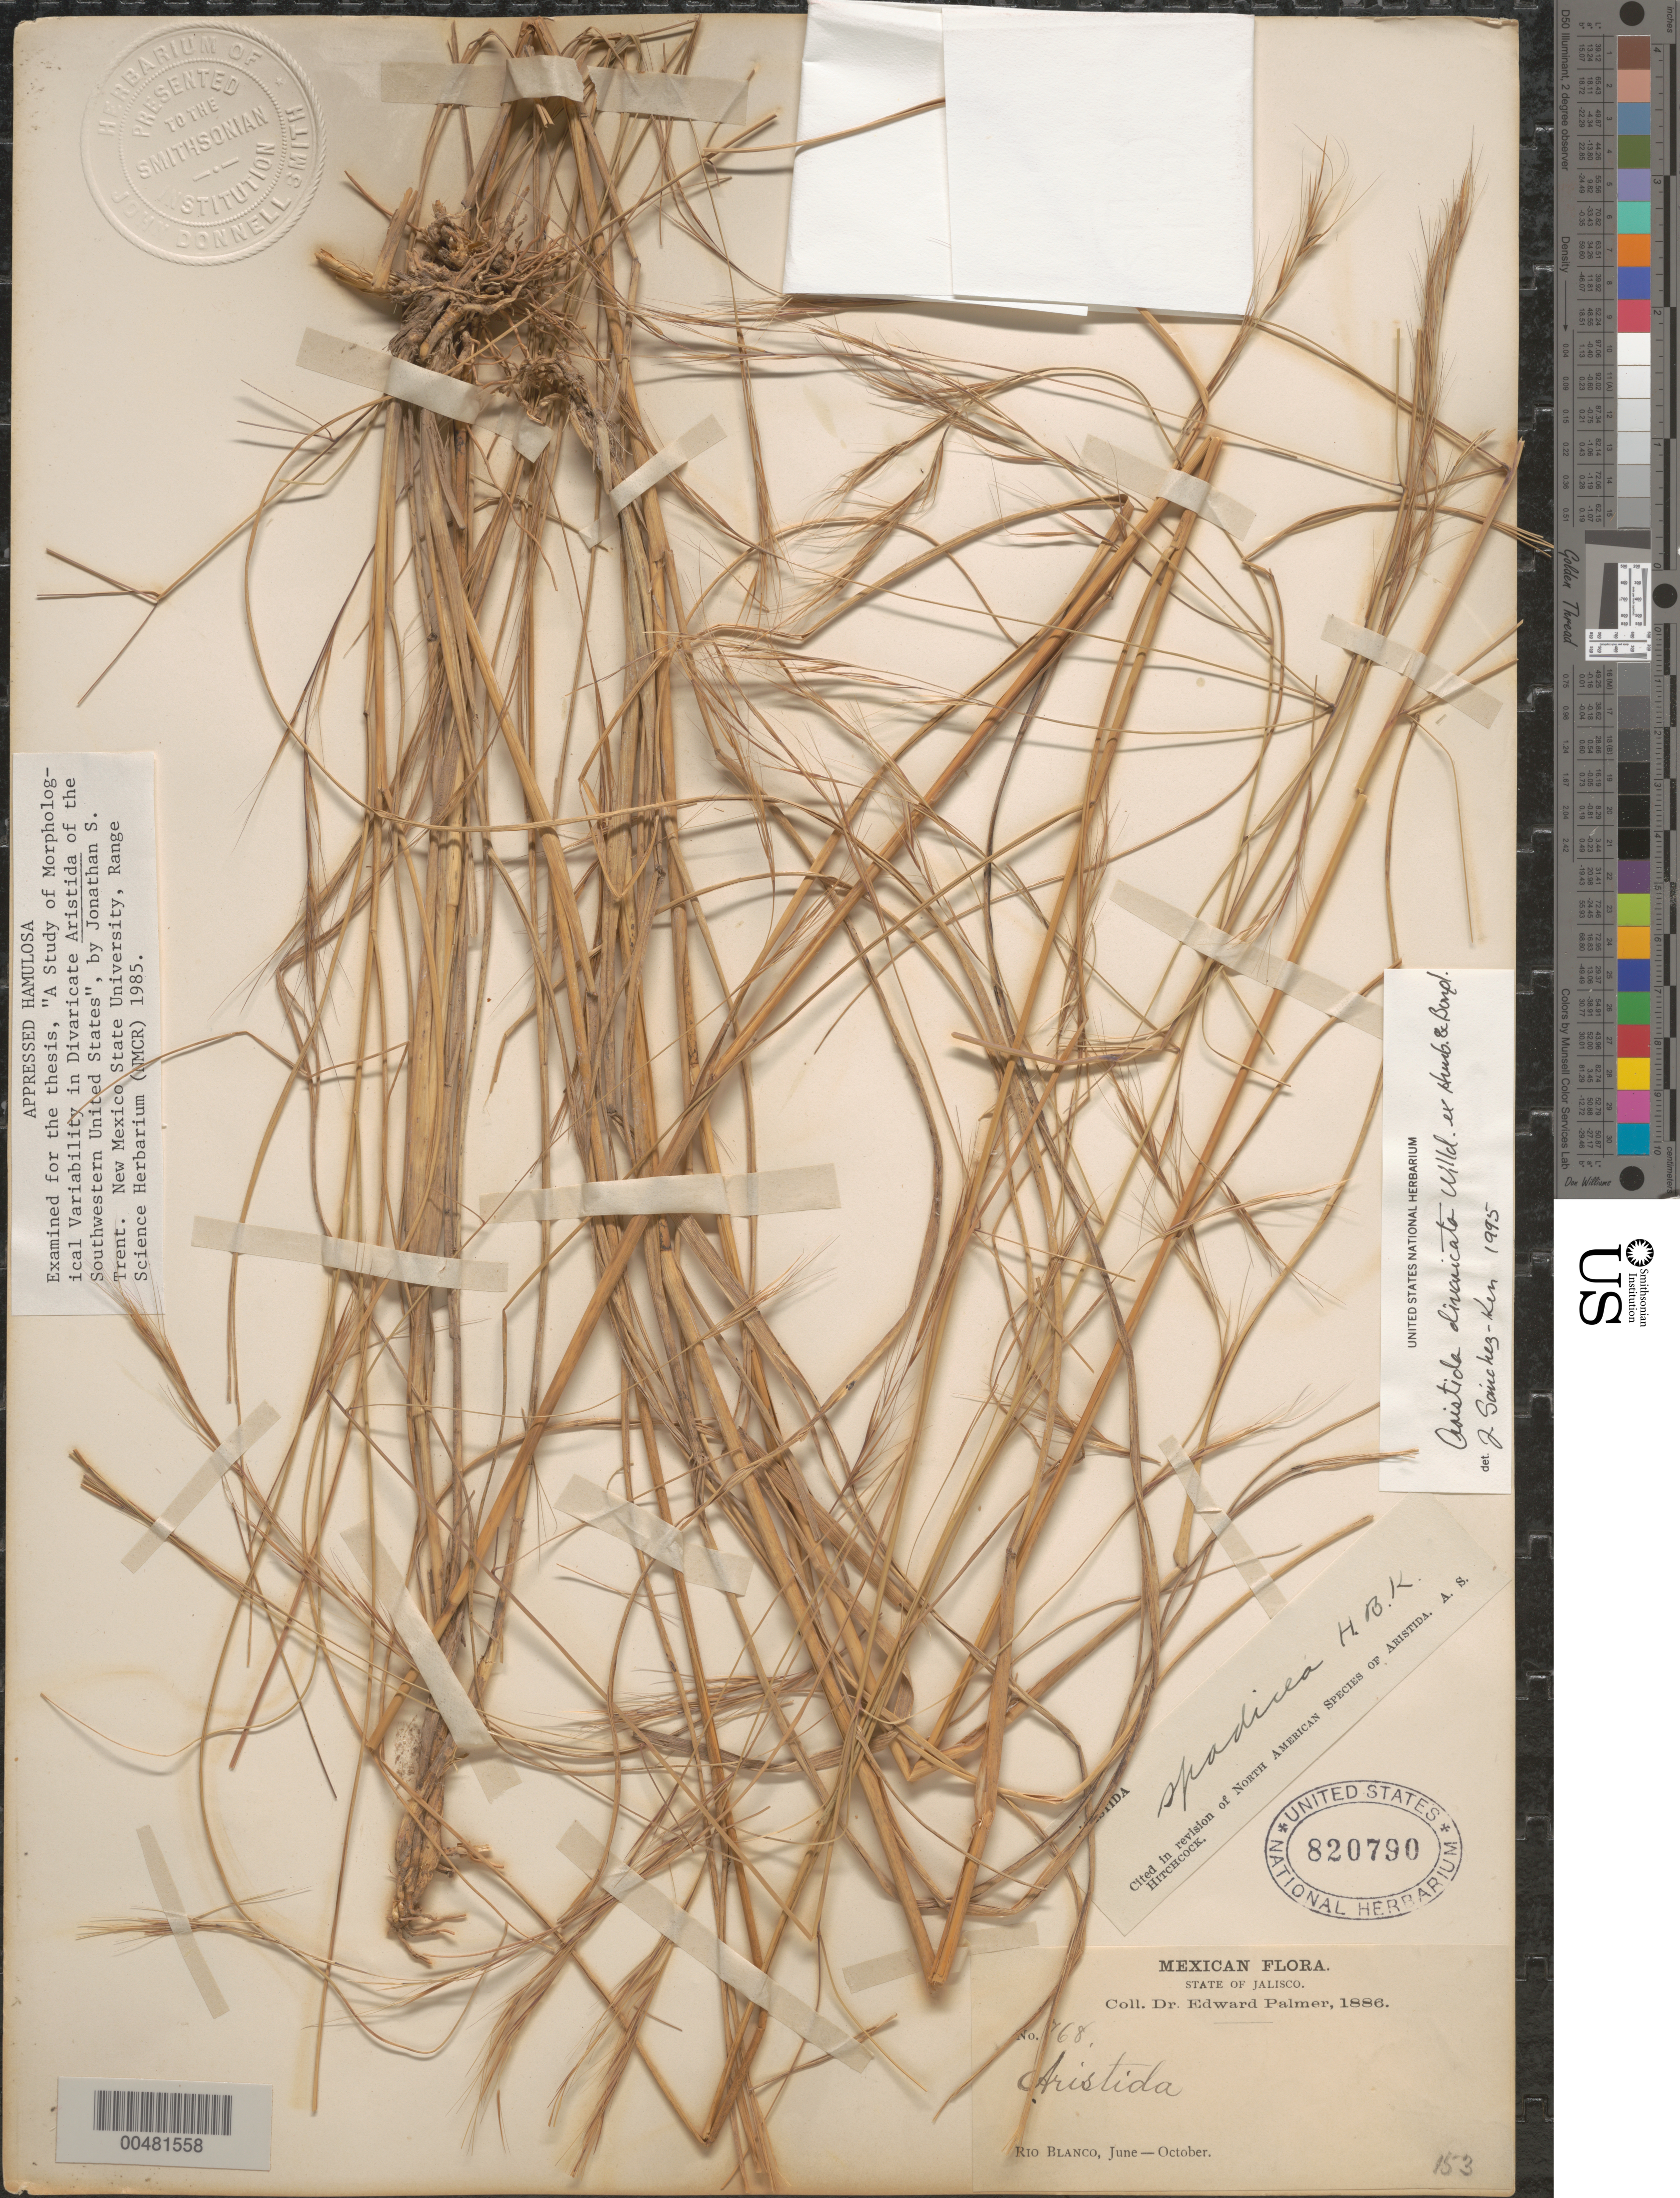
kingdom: Plantae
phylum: Tracheophyta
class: Liliopsida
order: Poales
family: Poaceae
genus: Aristida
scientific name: Aristida divaricata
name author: Humb. & Bonpl. ex Willd.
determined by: Sánchez-Ken, J. G.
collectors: E. Palmer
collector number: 768/153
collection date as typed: Jun 1886 to Oct 1886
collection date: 1886-06/1886-10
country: Mexico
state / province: Jalisco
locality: Rio Blanco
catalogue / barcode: US 820790